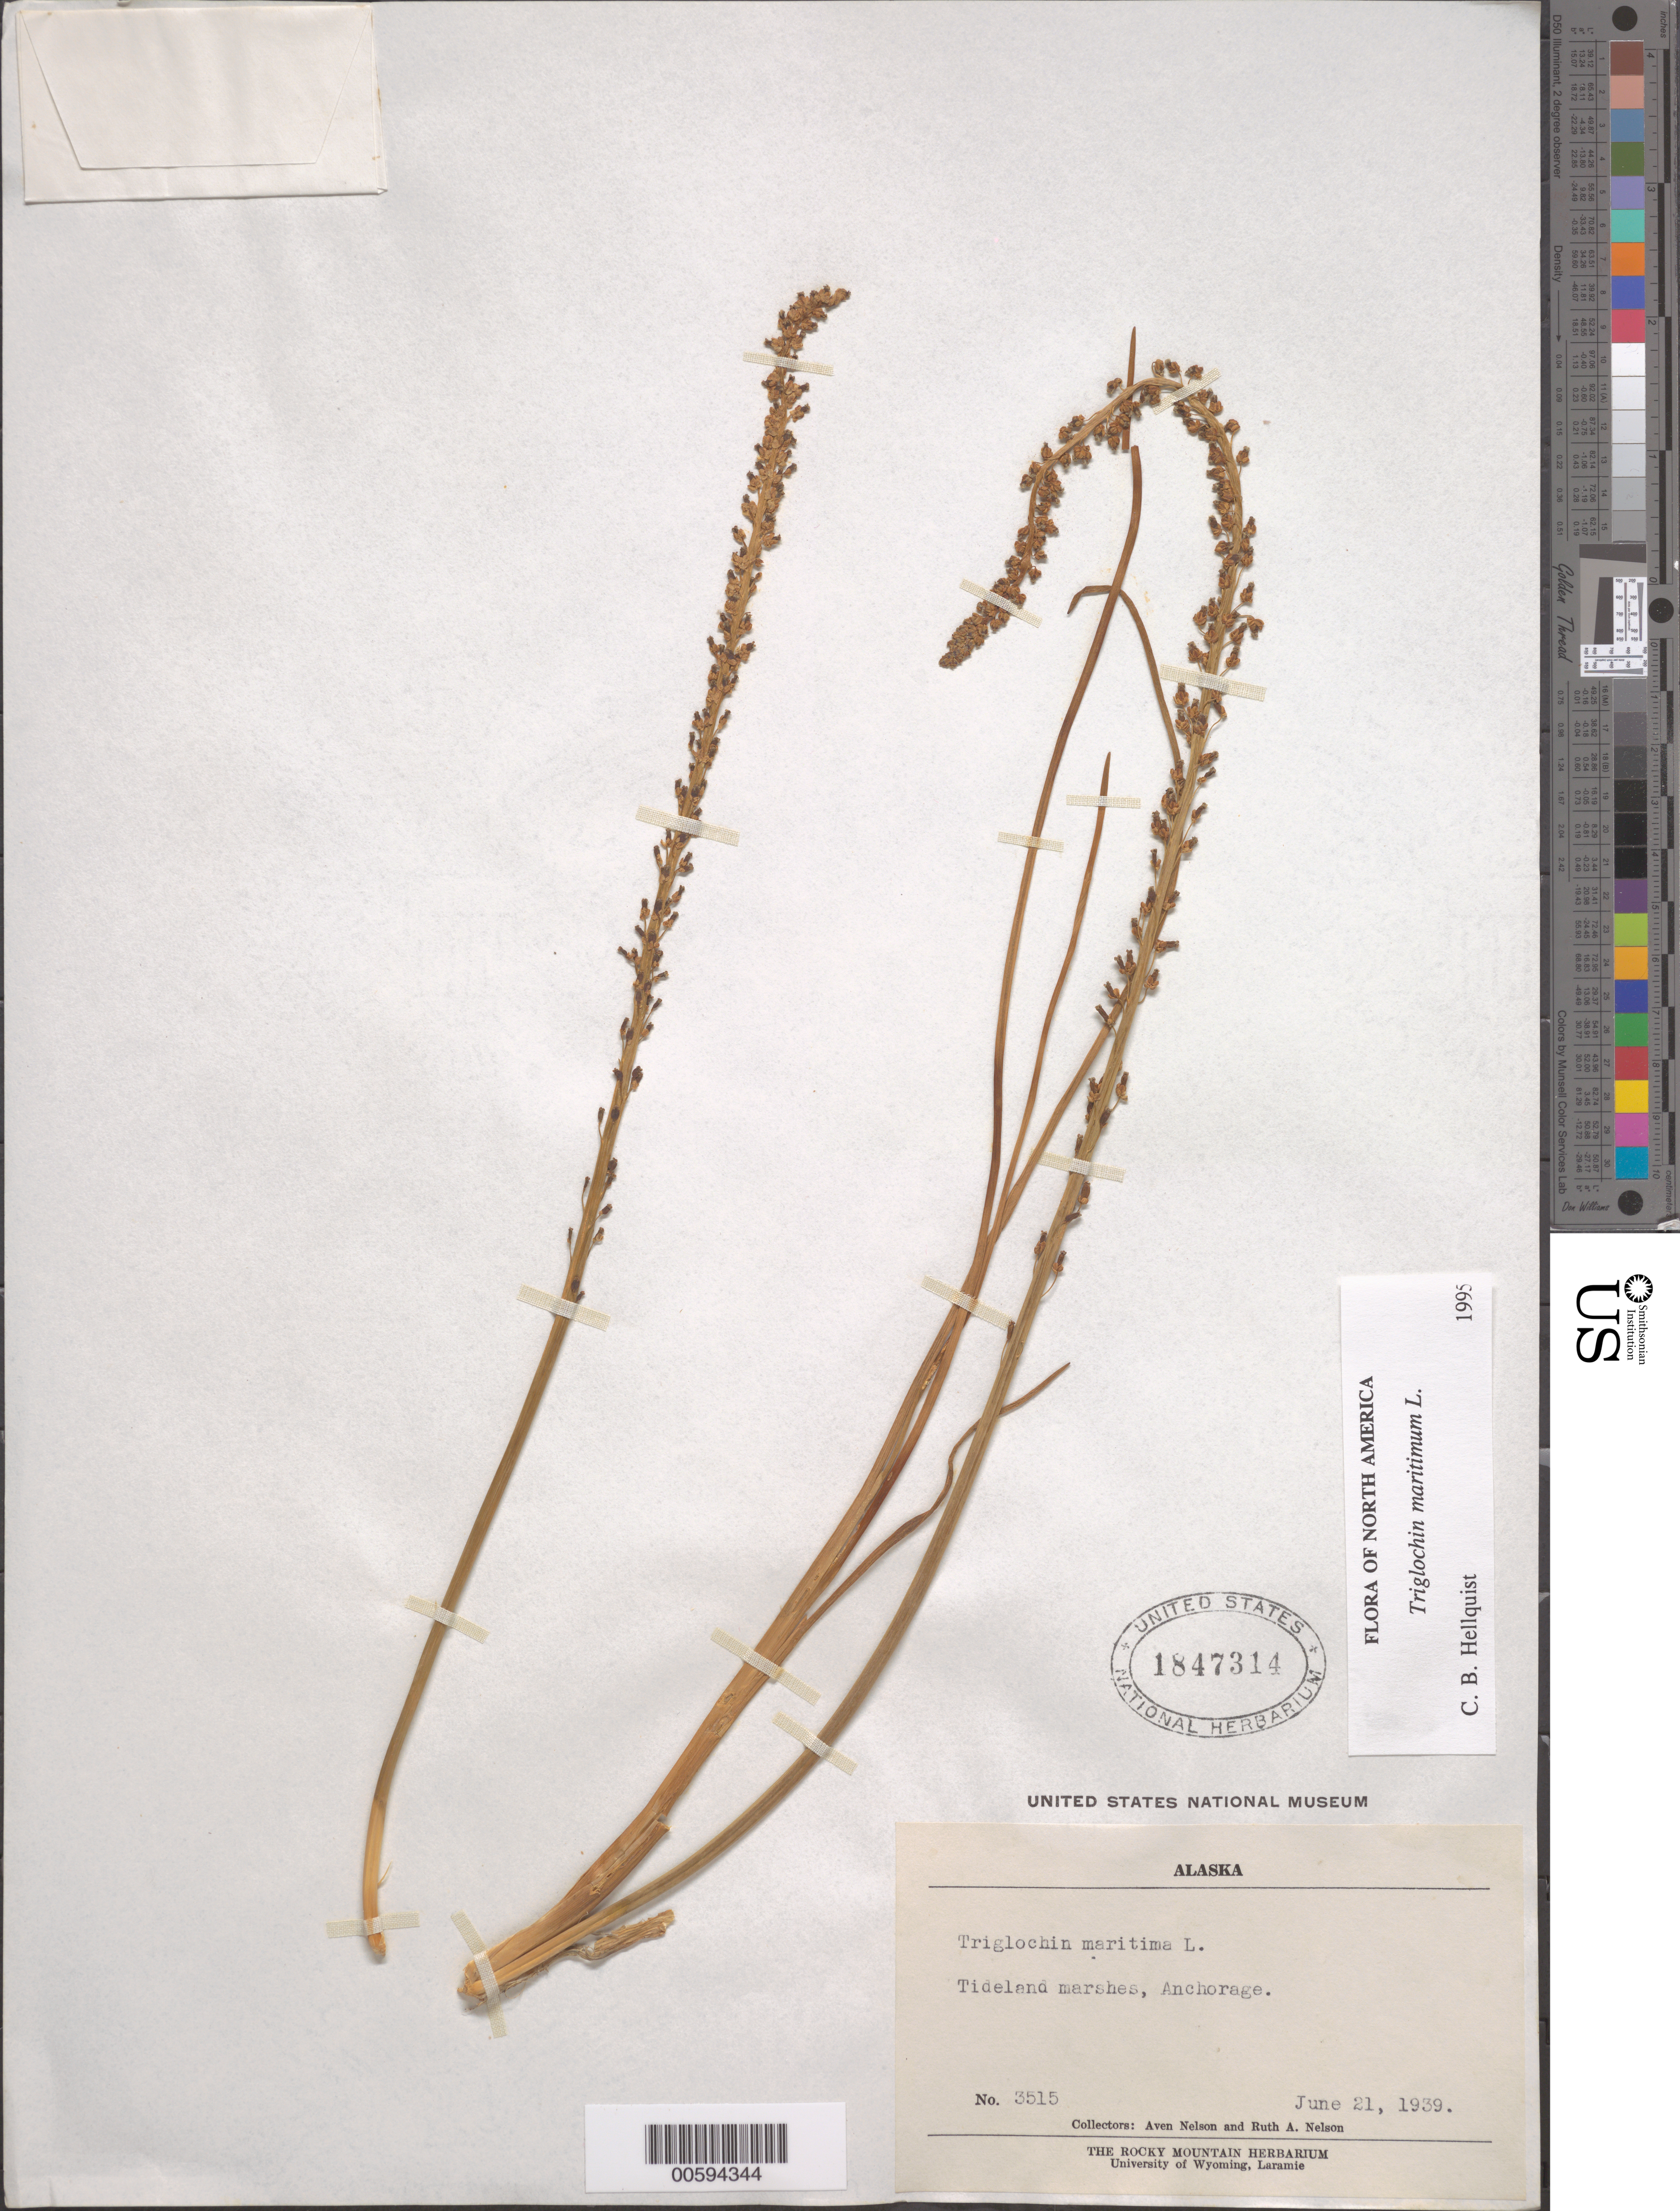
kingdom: Plantae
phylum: Tracheophyta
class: Liliopsida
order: Alismatales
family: Juncaginaceae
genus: Triglochin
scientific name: Triglochin maritima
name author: L.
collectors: A. Nelson & R. A. Nelson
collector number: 3515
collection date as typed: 21 Jun 1939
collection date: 1939-06-21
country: United States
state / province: Alaska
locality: Anchorage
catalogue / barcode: US 1847314